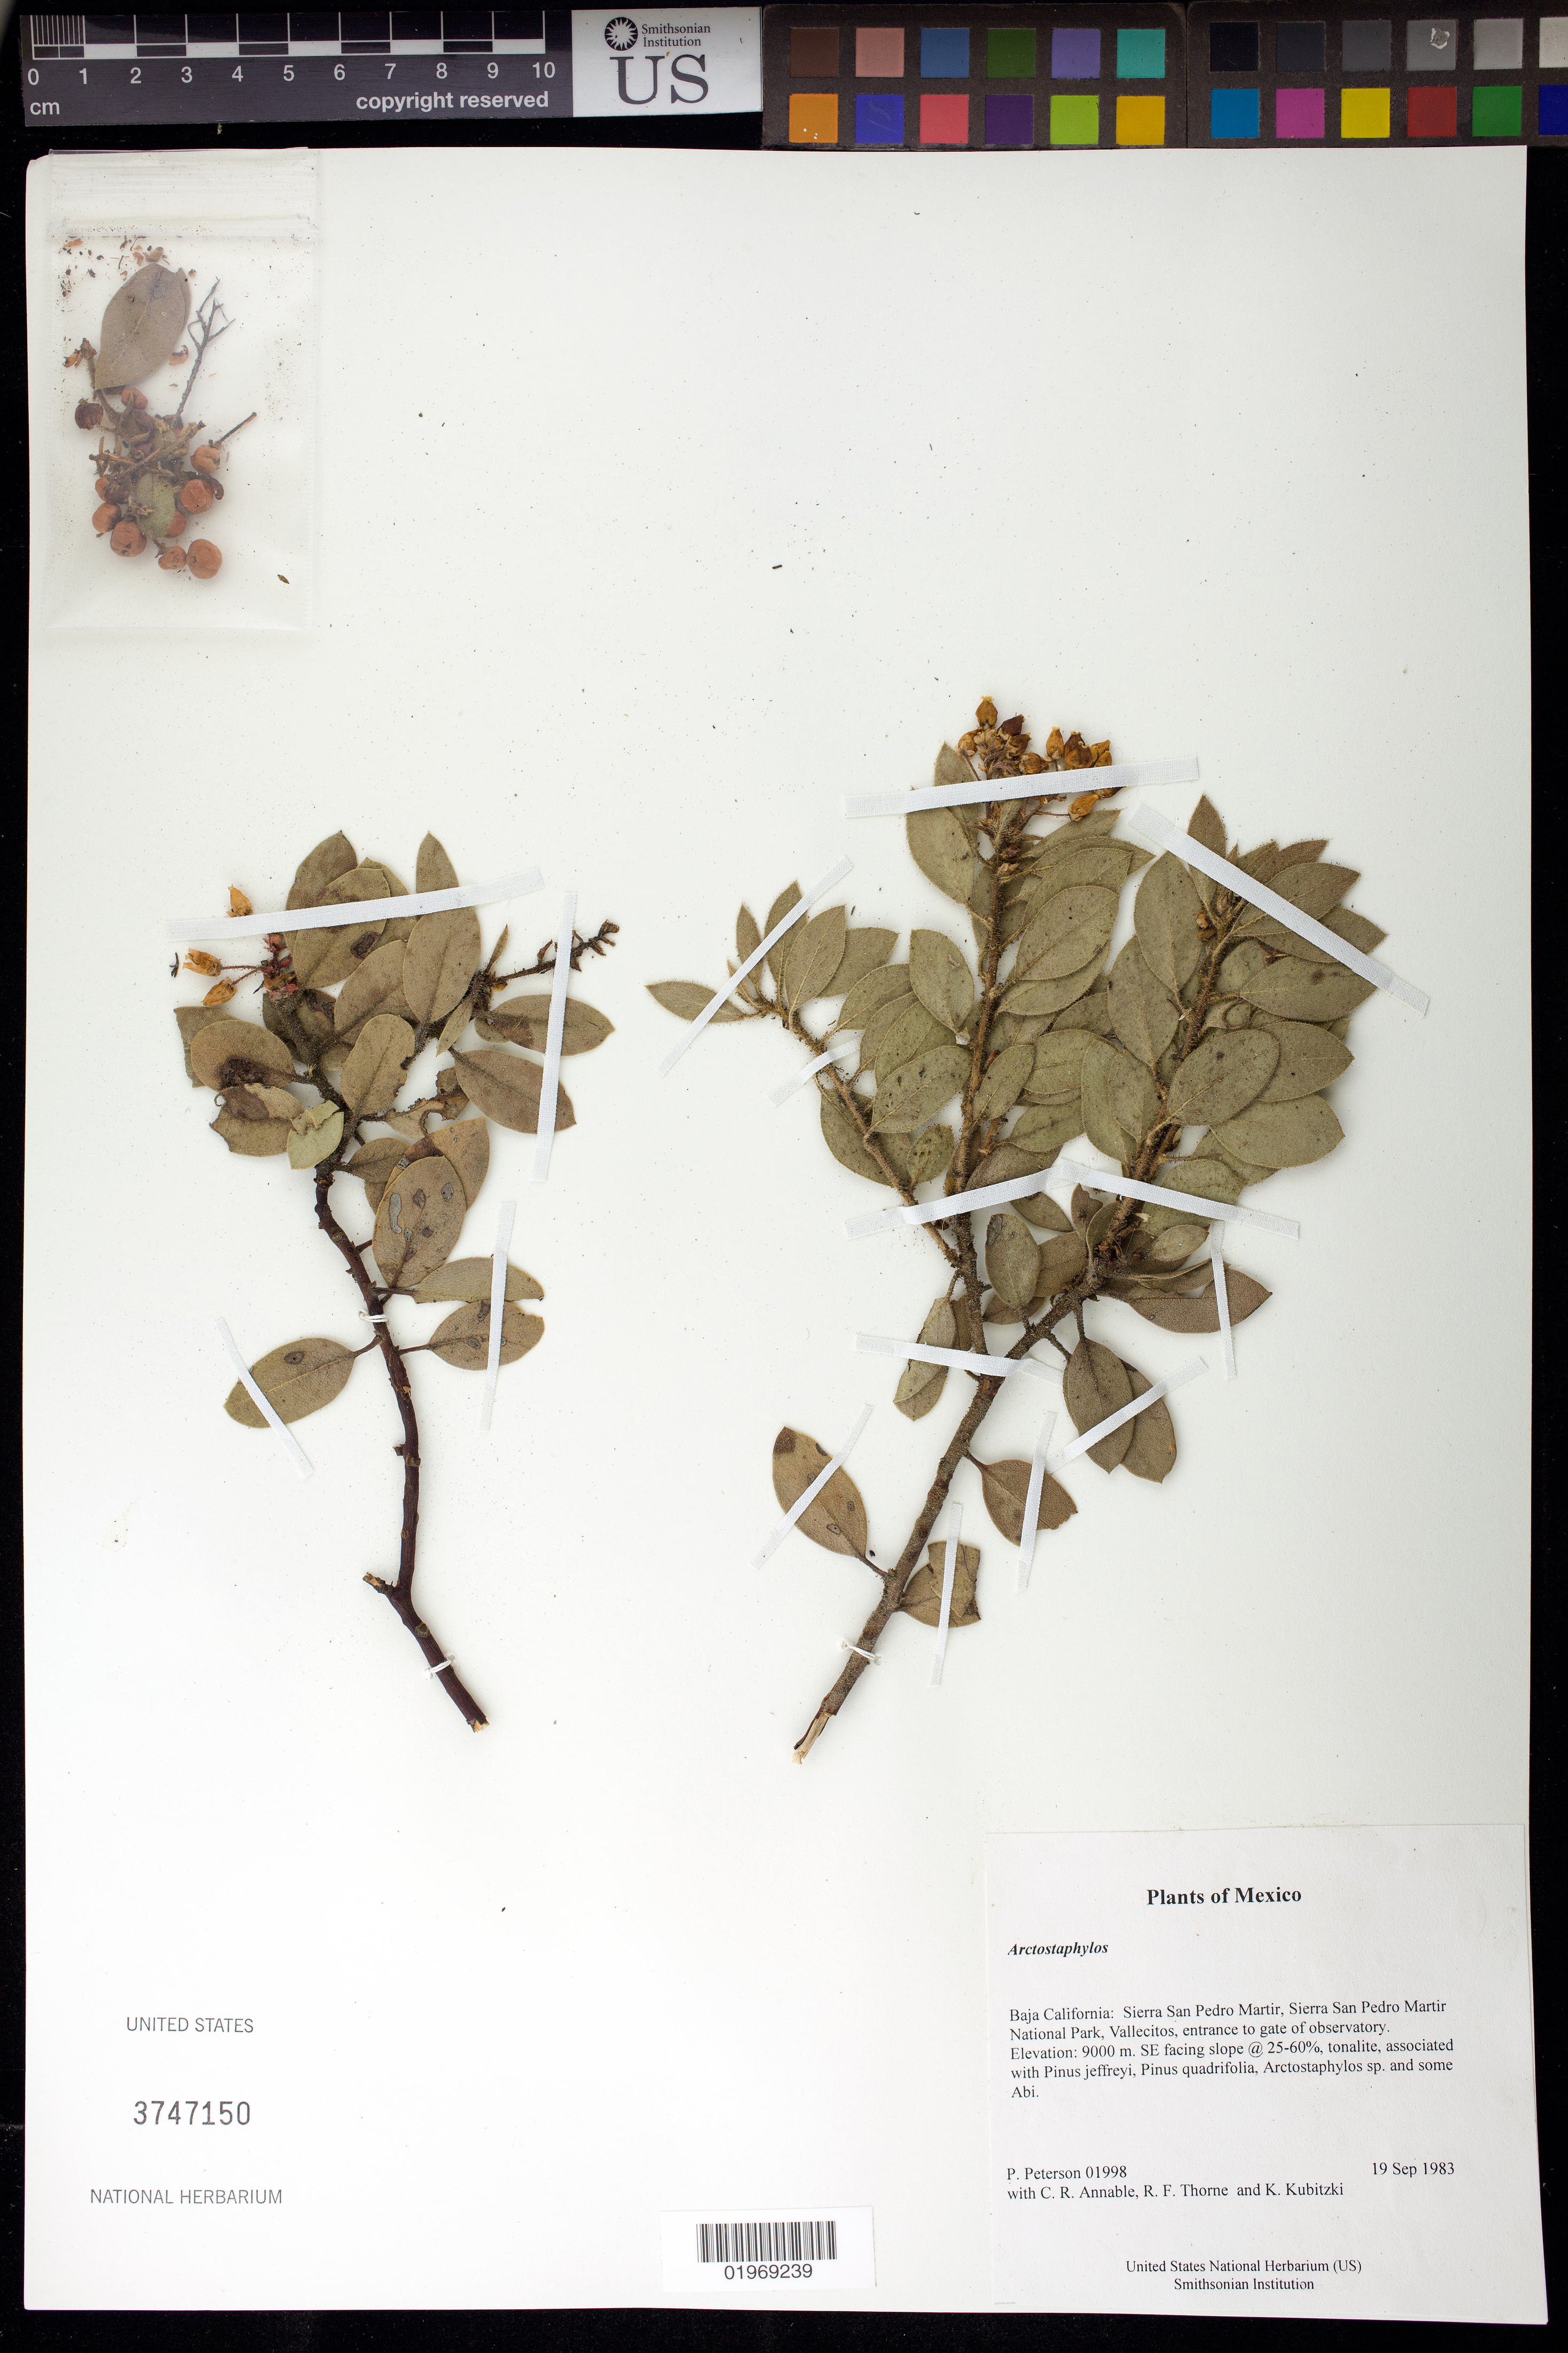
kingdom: Plantae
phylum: Tracheophyta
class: Magnoliopsida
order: Ericales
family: Ericaceae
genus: Arctostaphylos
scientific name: Arctostaphylos sp.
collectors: P. M. Peterson, C. R. Annable, R. F. Thorne & K. Kubitzki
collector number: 01998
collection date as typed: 19 Sep 1983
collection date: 1983-09-19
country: Mexico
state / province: Baja California Norte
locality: Sierra San Pedro Martir, Sierra San Pedro Martir National Park, Vallecitos, entrance to gate of observatory.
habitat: SE facing slope @ 25-60%, tonalite, associated with Pinus jeffreyi, Pinus quadrifolia, Arctostaphylos sp. and some Abi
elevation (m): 9000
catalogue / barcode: US 3747150